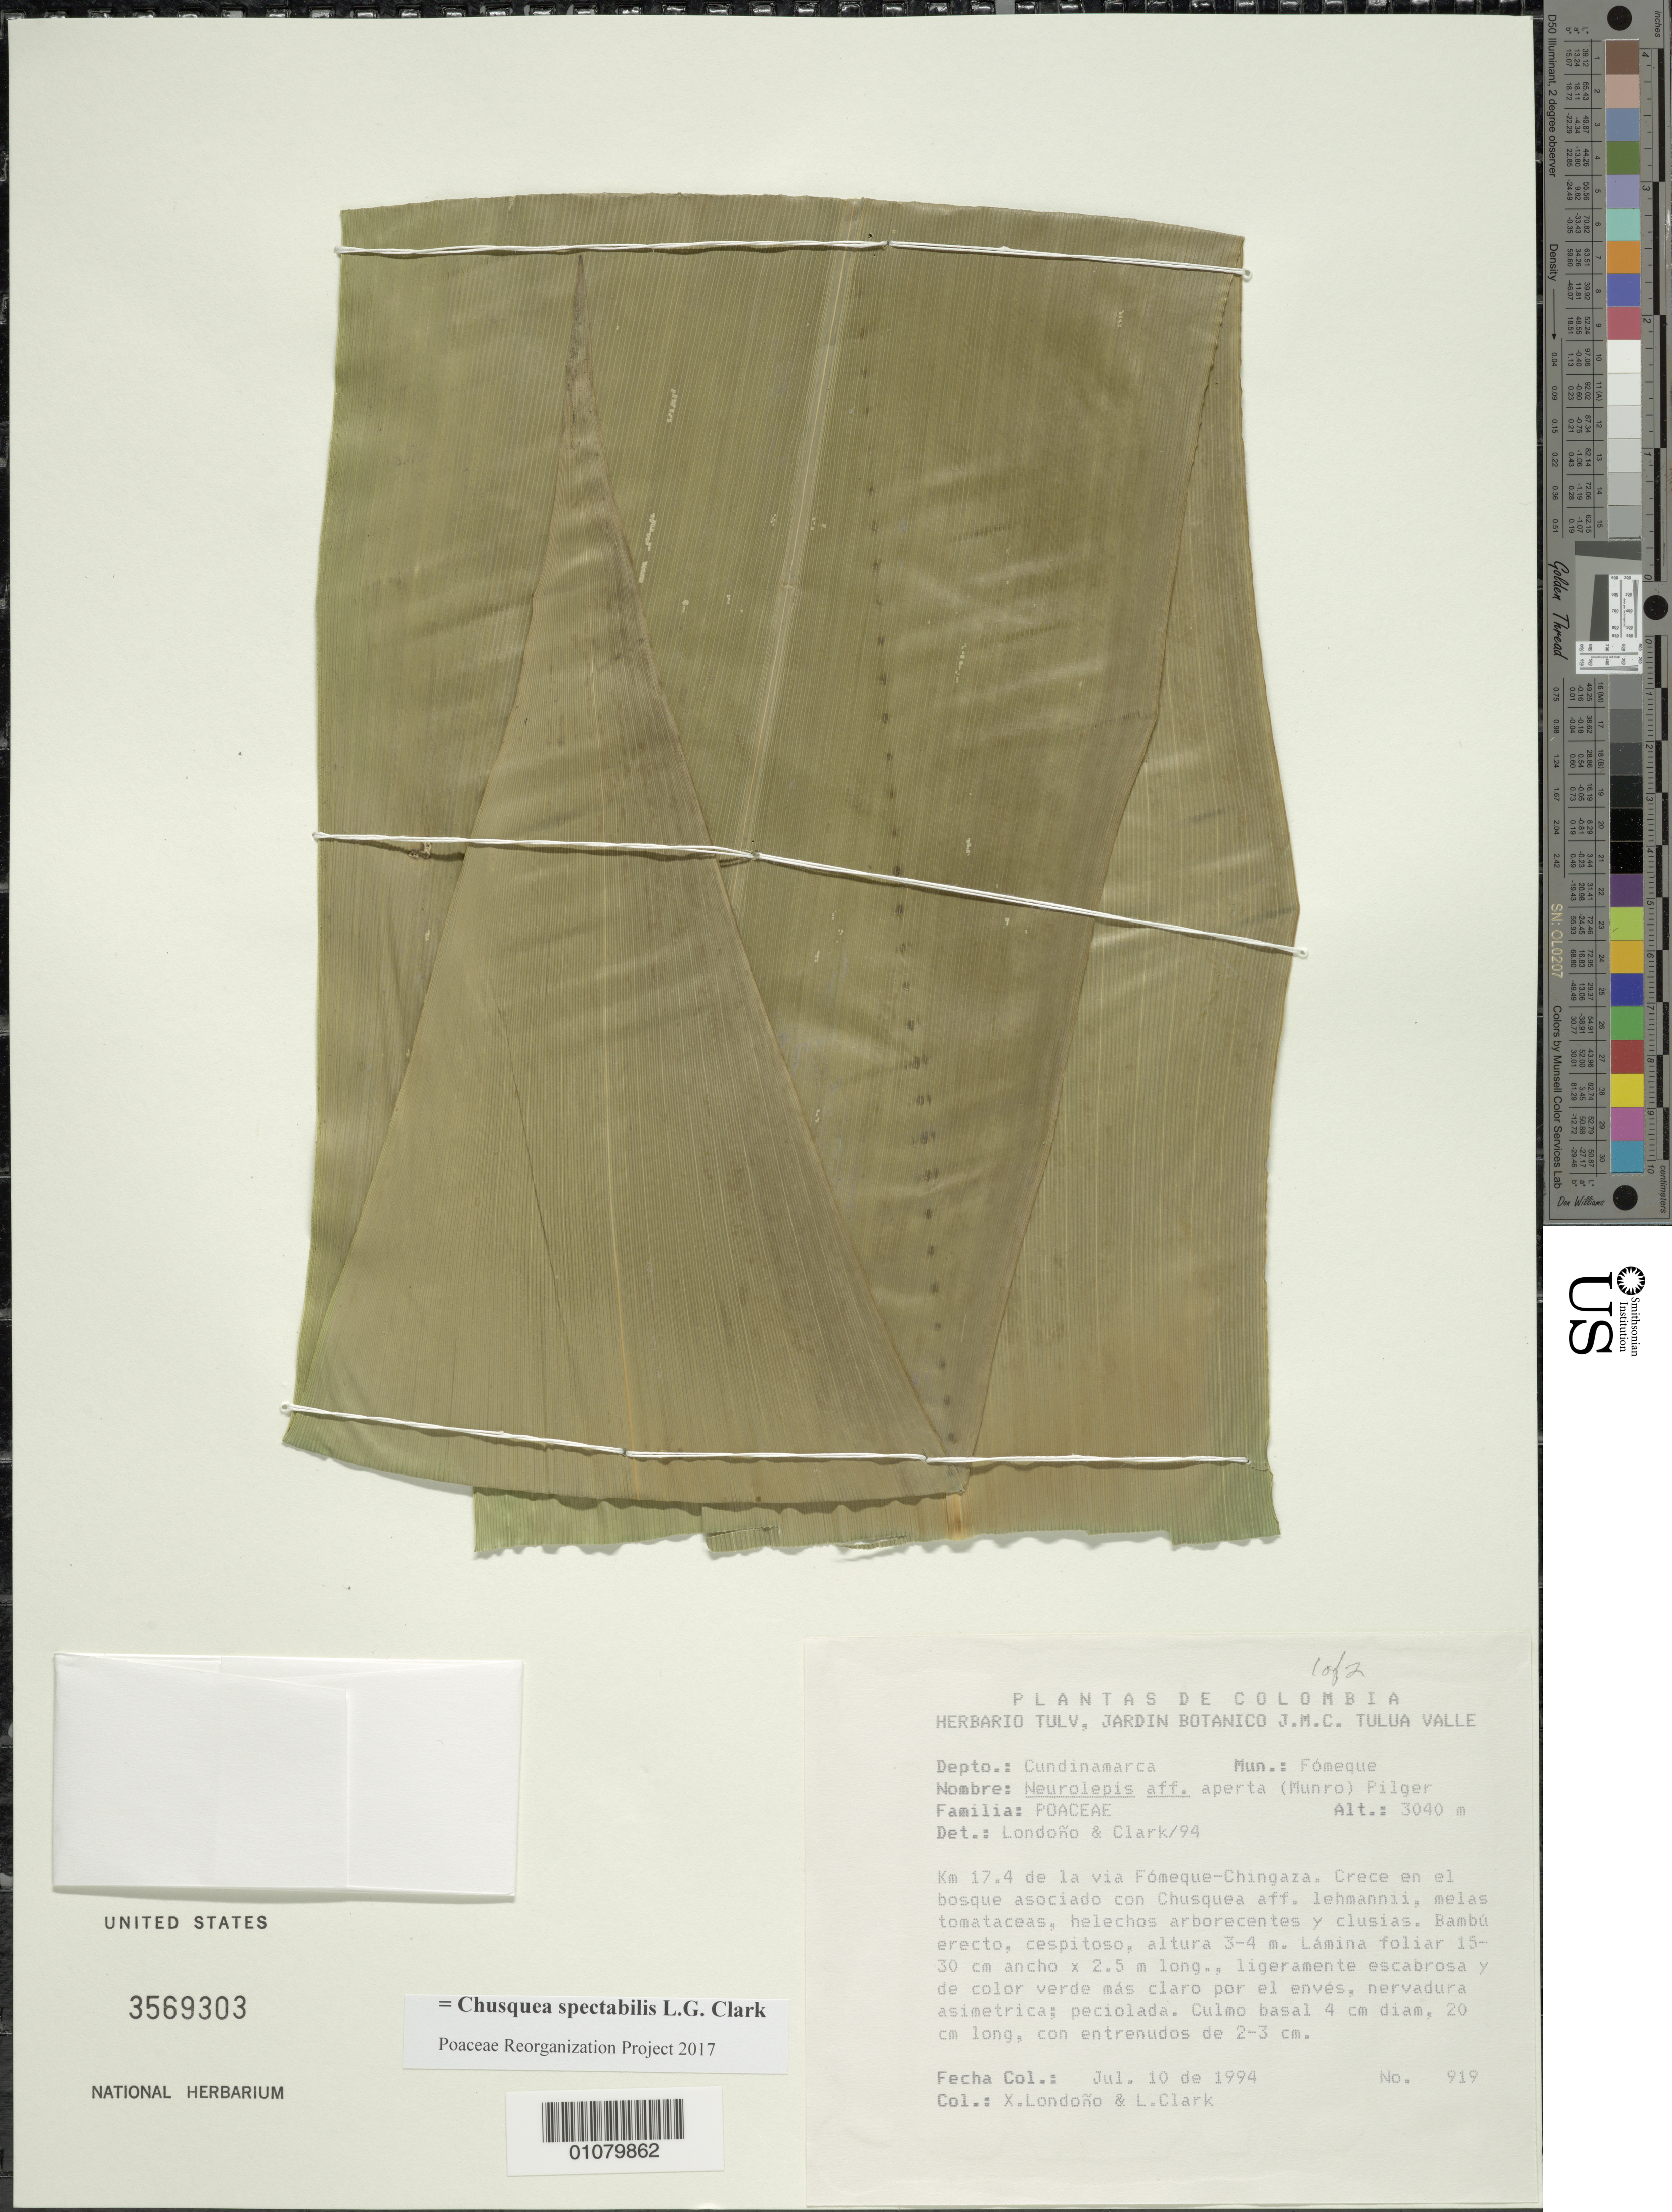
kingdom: Plantae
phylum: Tracheophyta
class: Liliopsida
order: Poales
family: Poaceae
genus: Chusquea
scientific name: Chusquea spectabilis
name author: L.G. Clark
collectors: X. Londoño & L. Clark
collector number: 919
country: Colombia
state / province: Cundinamarca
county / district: Fómeque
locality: Fomeque-Chingaza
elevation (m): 3040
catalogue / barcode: US 3569303